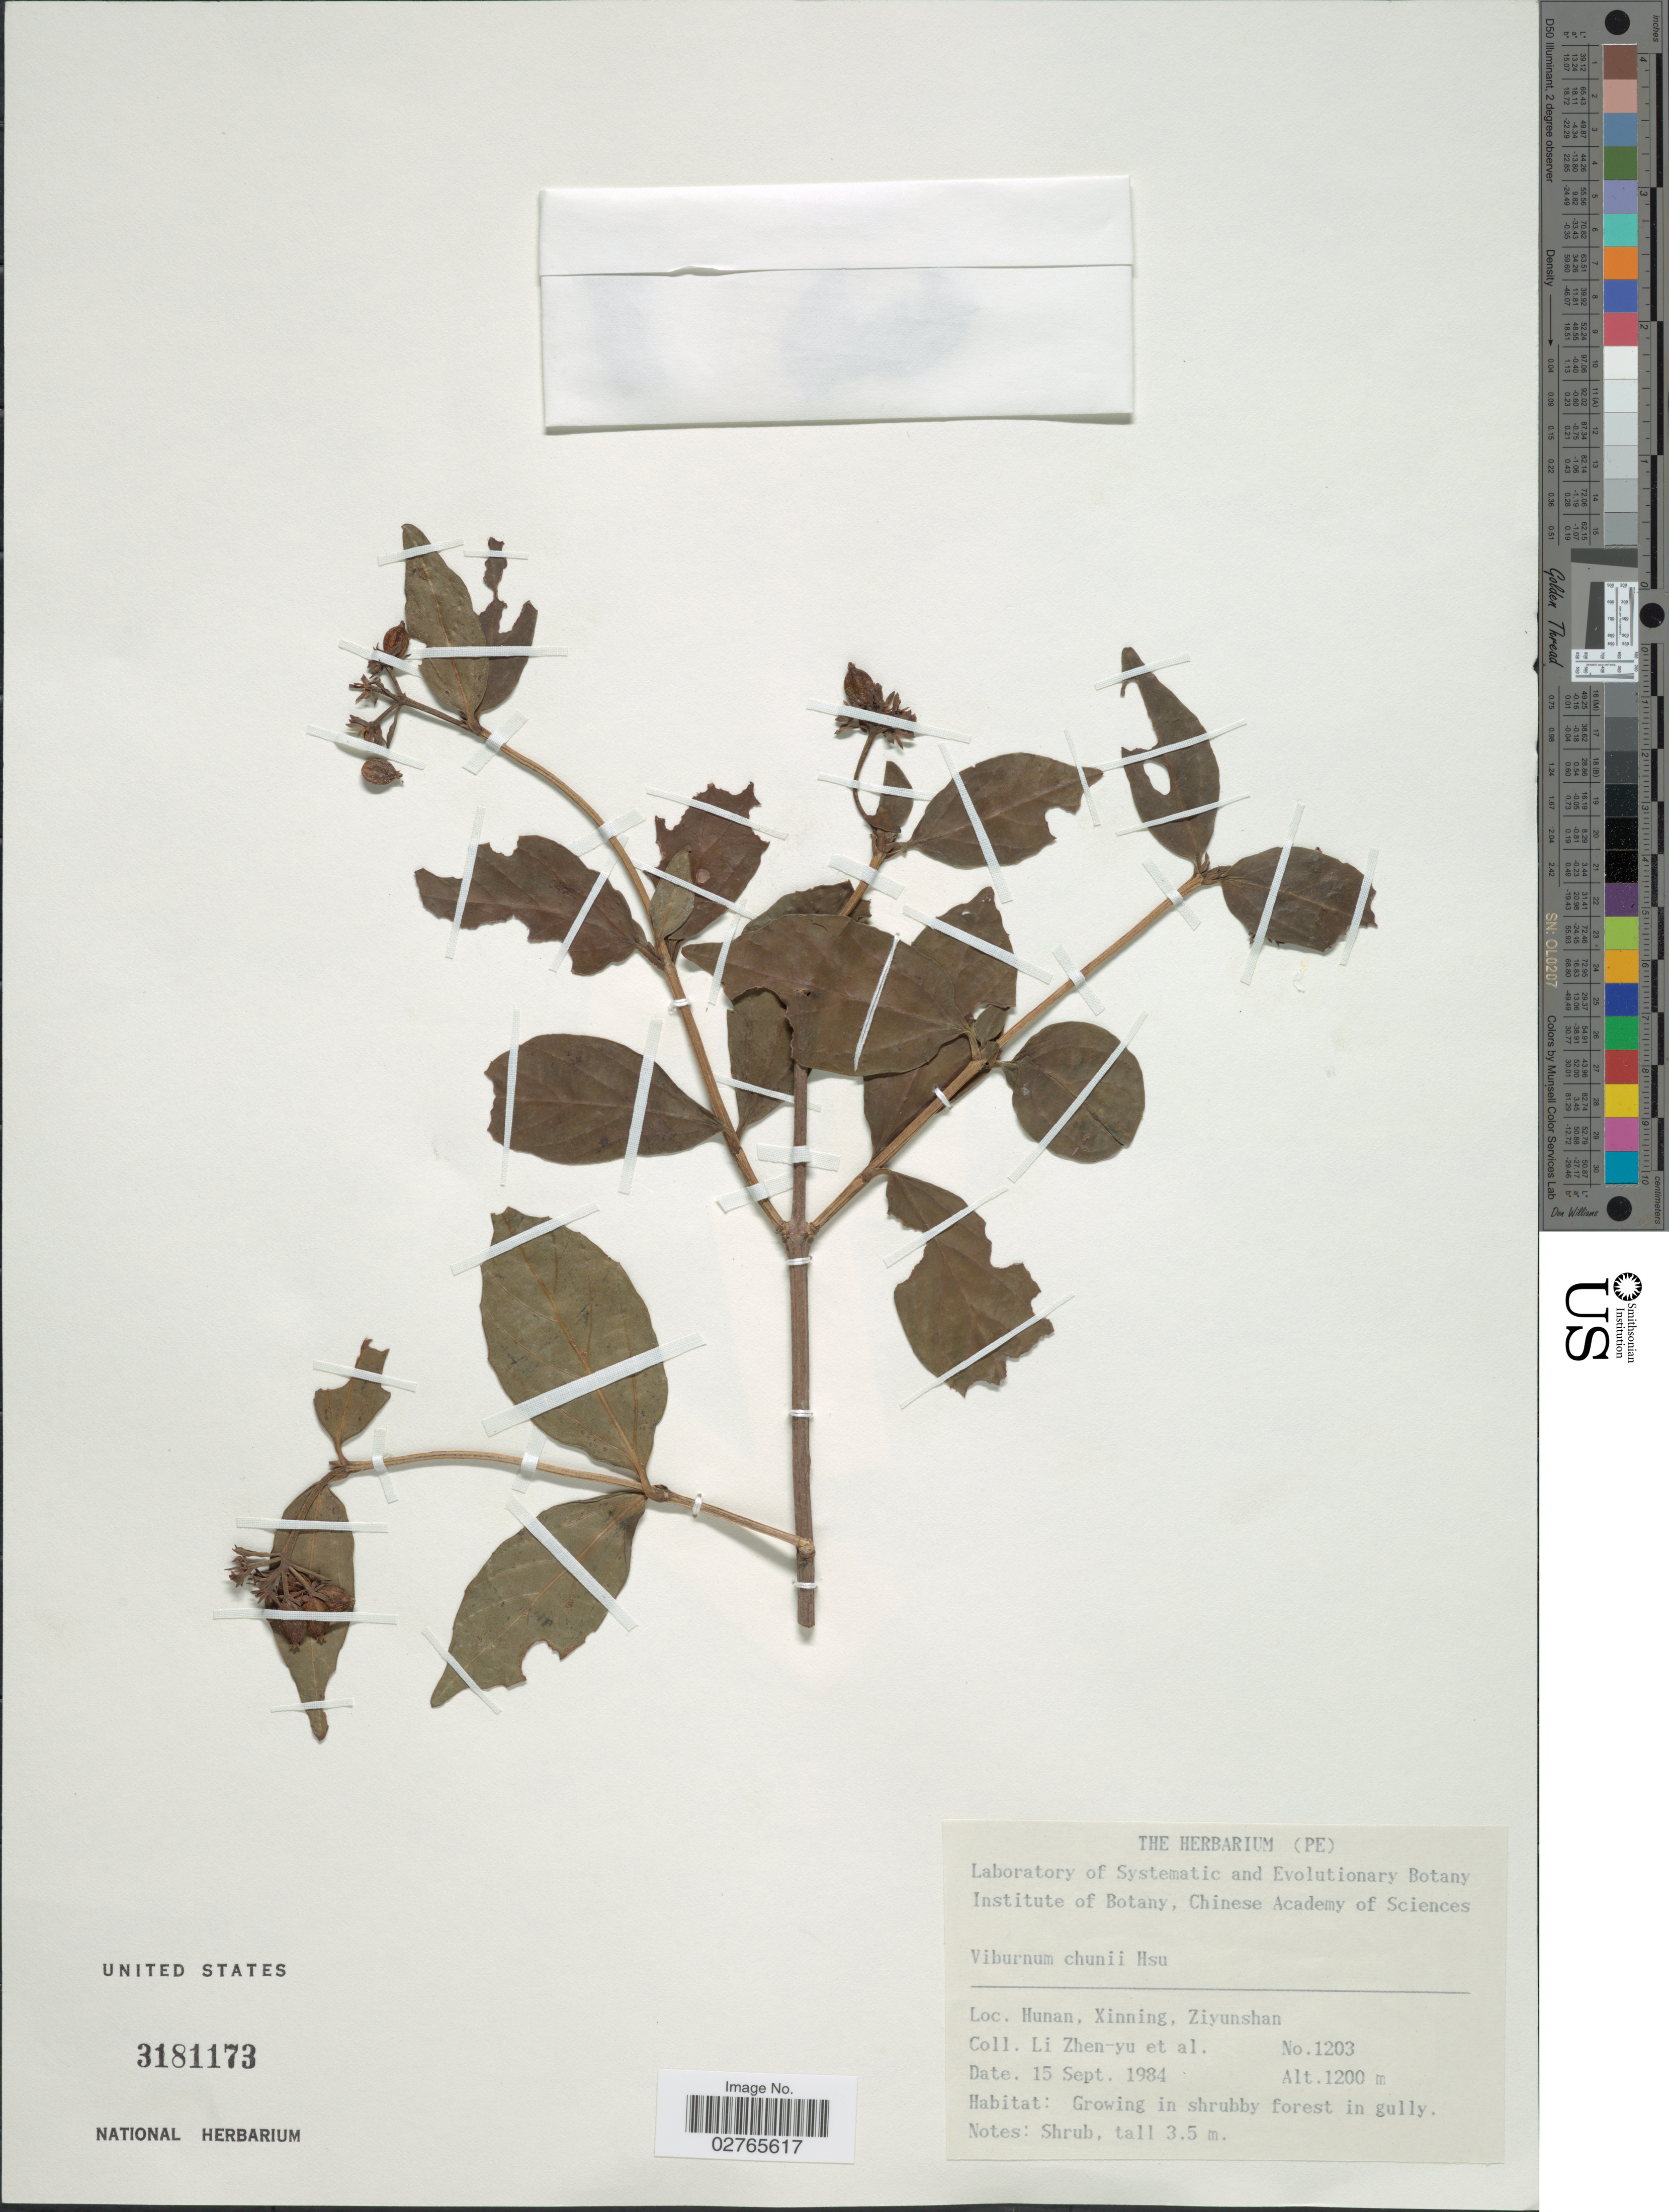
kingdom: Plantae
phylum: Tracheophyta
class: Magnoliopsida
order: Dipsacales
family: Viburnaceae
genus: Viburnum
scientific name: Viburnum chunii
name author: P.S. Hsu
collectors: Z. Y. Li & et al.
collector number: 1203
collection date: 1984-09-15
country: China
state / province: Hunan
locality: Xinning, Ziyunshan.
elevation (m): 1200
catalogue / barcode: US 3181173